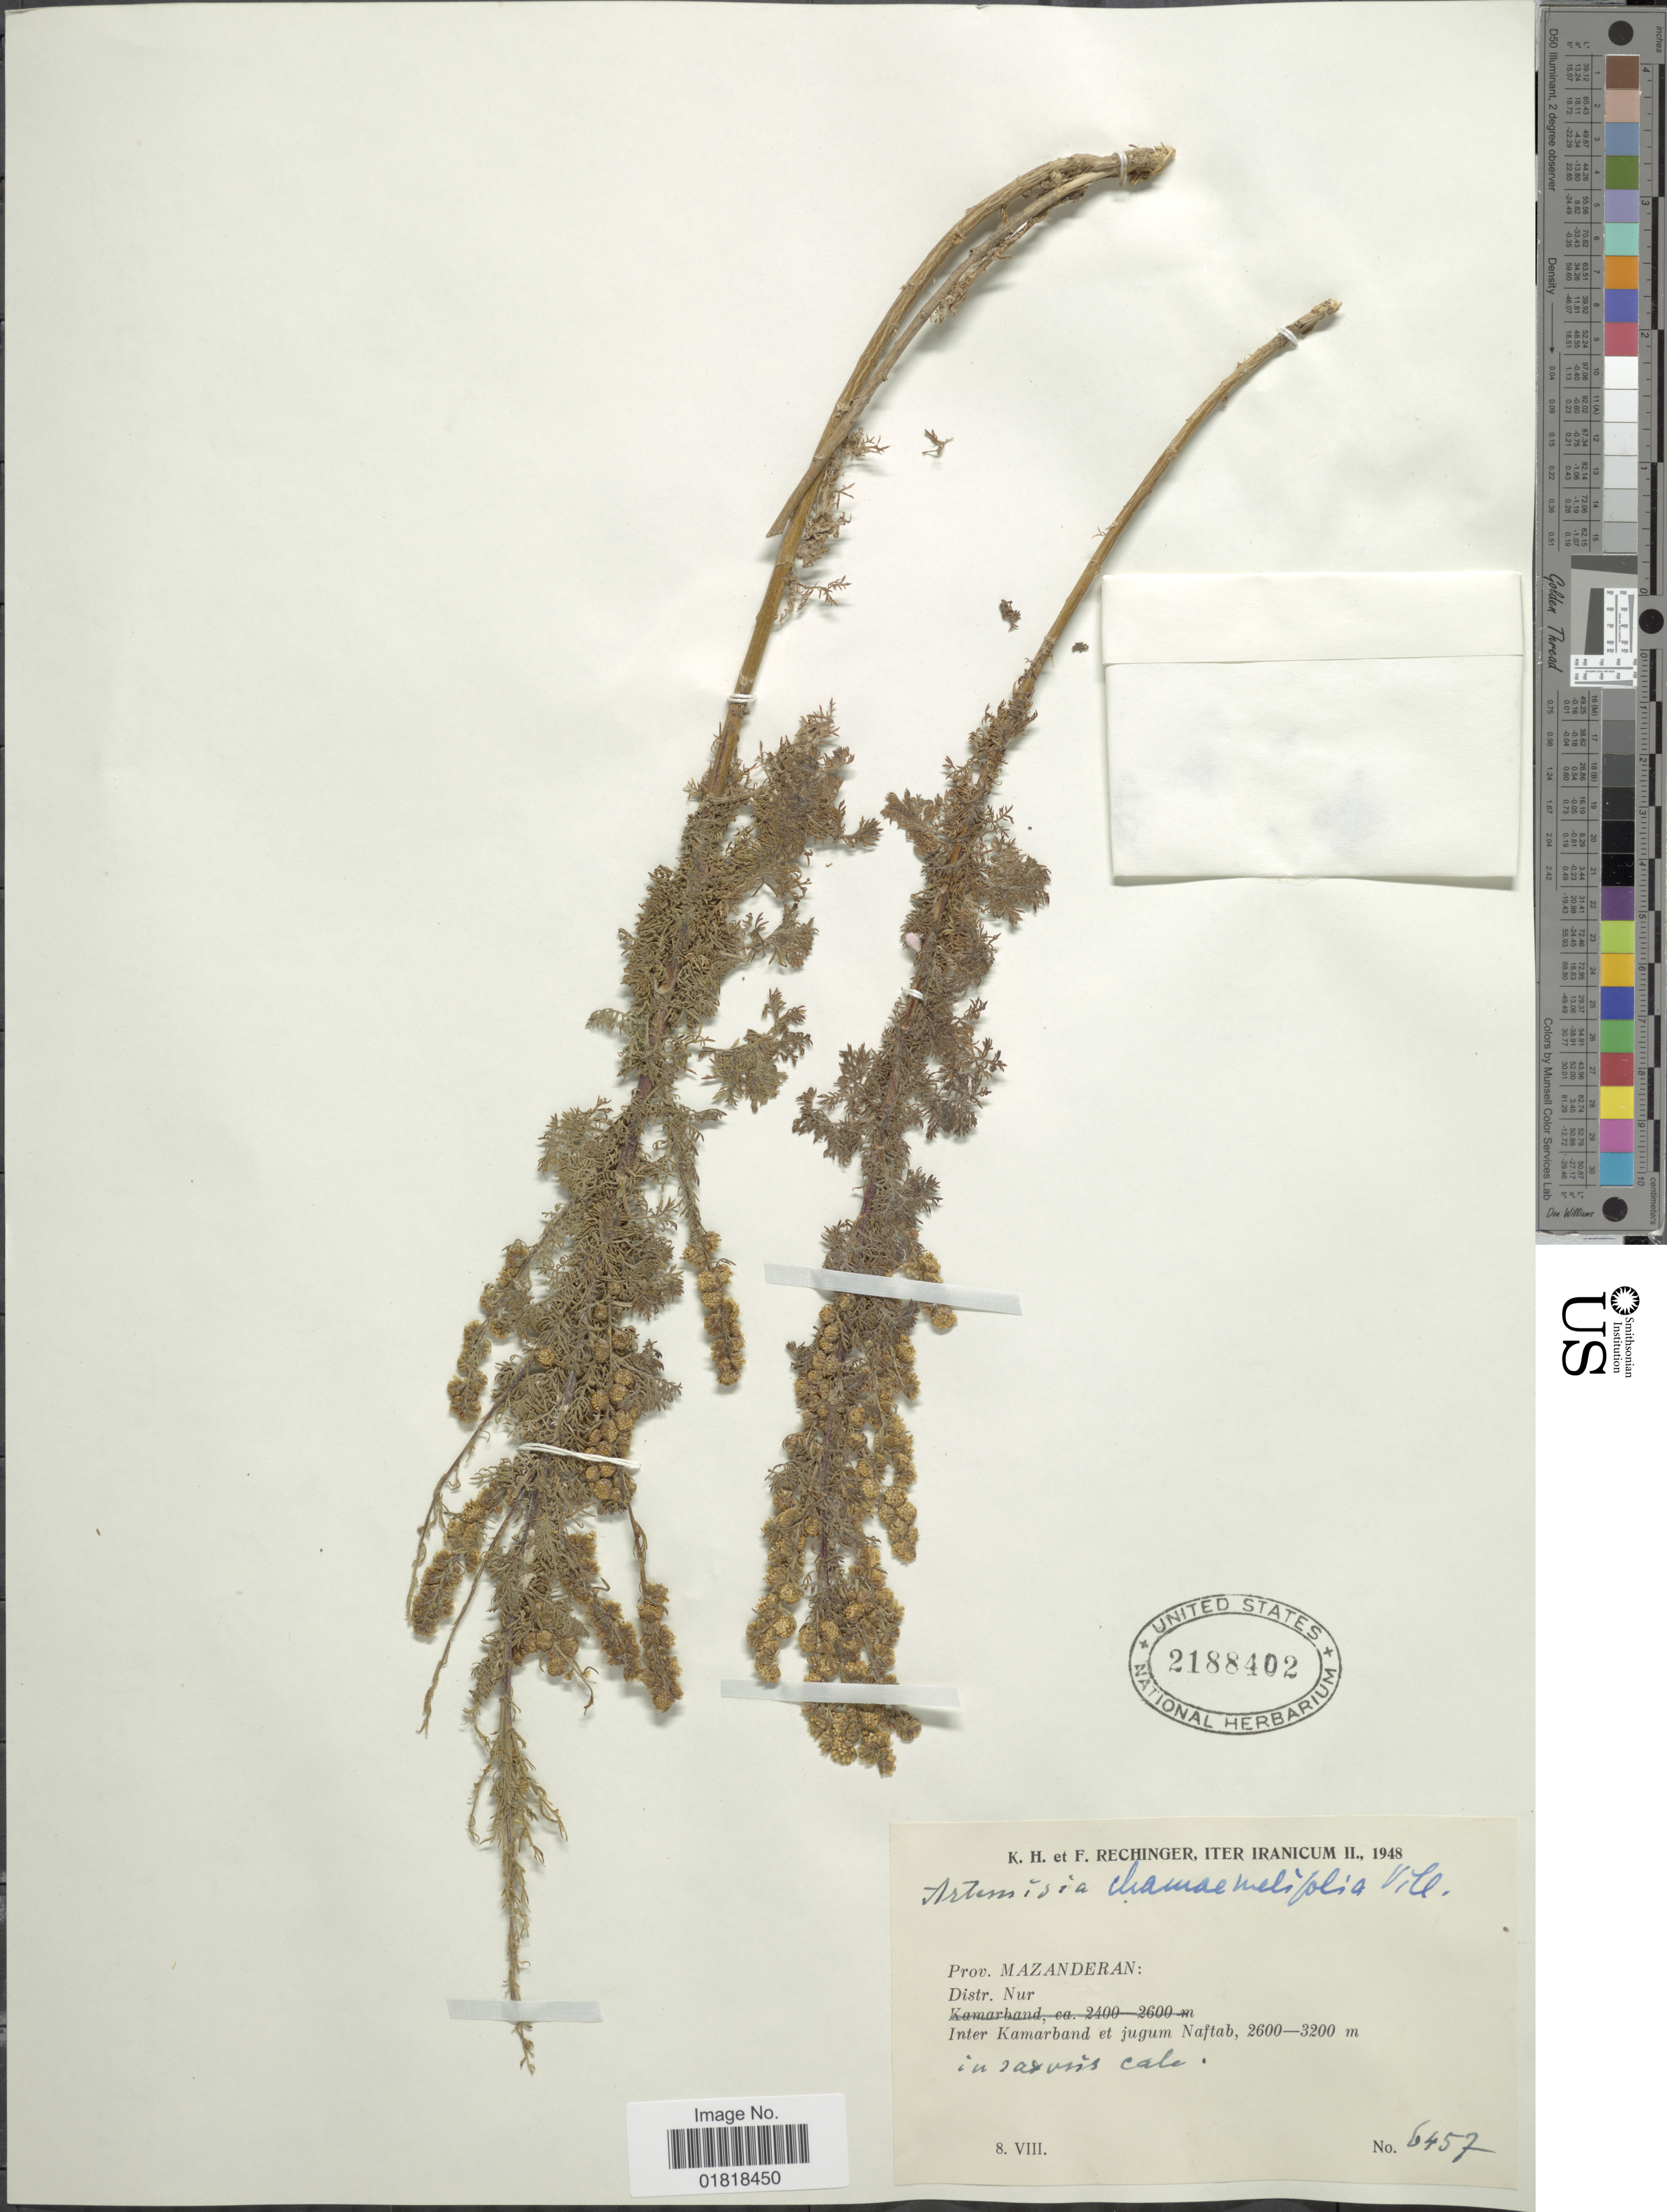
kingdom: Plantae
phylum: Tracheophyta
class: Magnoliopsida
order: Asterales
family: Asteraceae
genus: Artemisia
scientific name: Artemisia chamaemelifolia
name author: Vill.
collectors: K. H. Rechinger & F. Rechinger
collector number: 6457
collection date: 1948-08-08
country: Iran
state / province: Mazandaran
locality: Distr. Nur, inter Kamarband et jugum Naftab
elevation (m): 2600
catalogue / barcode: US 2188402